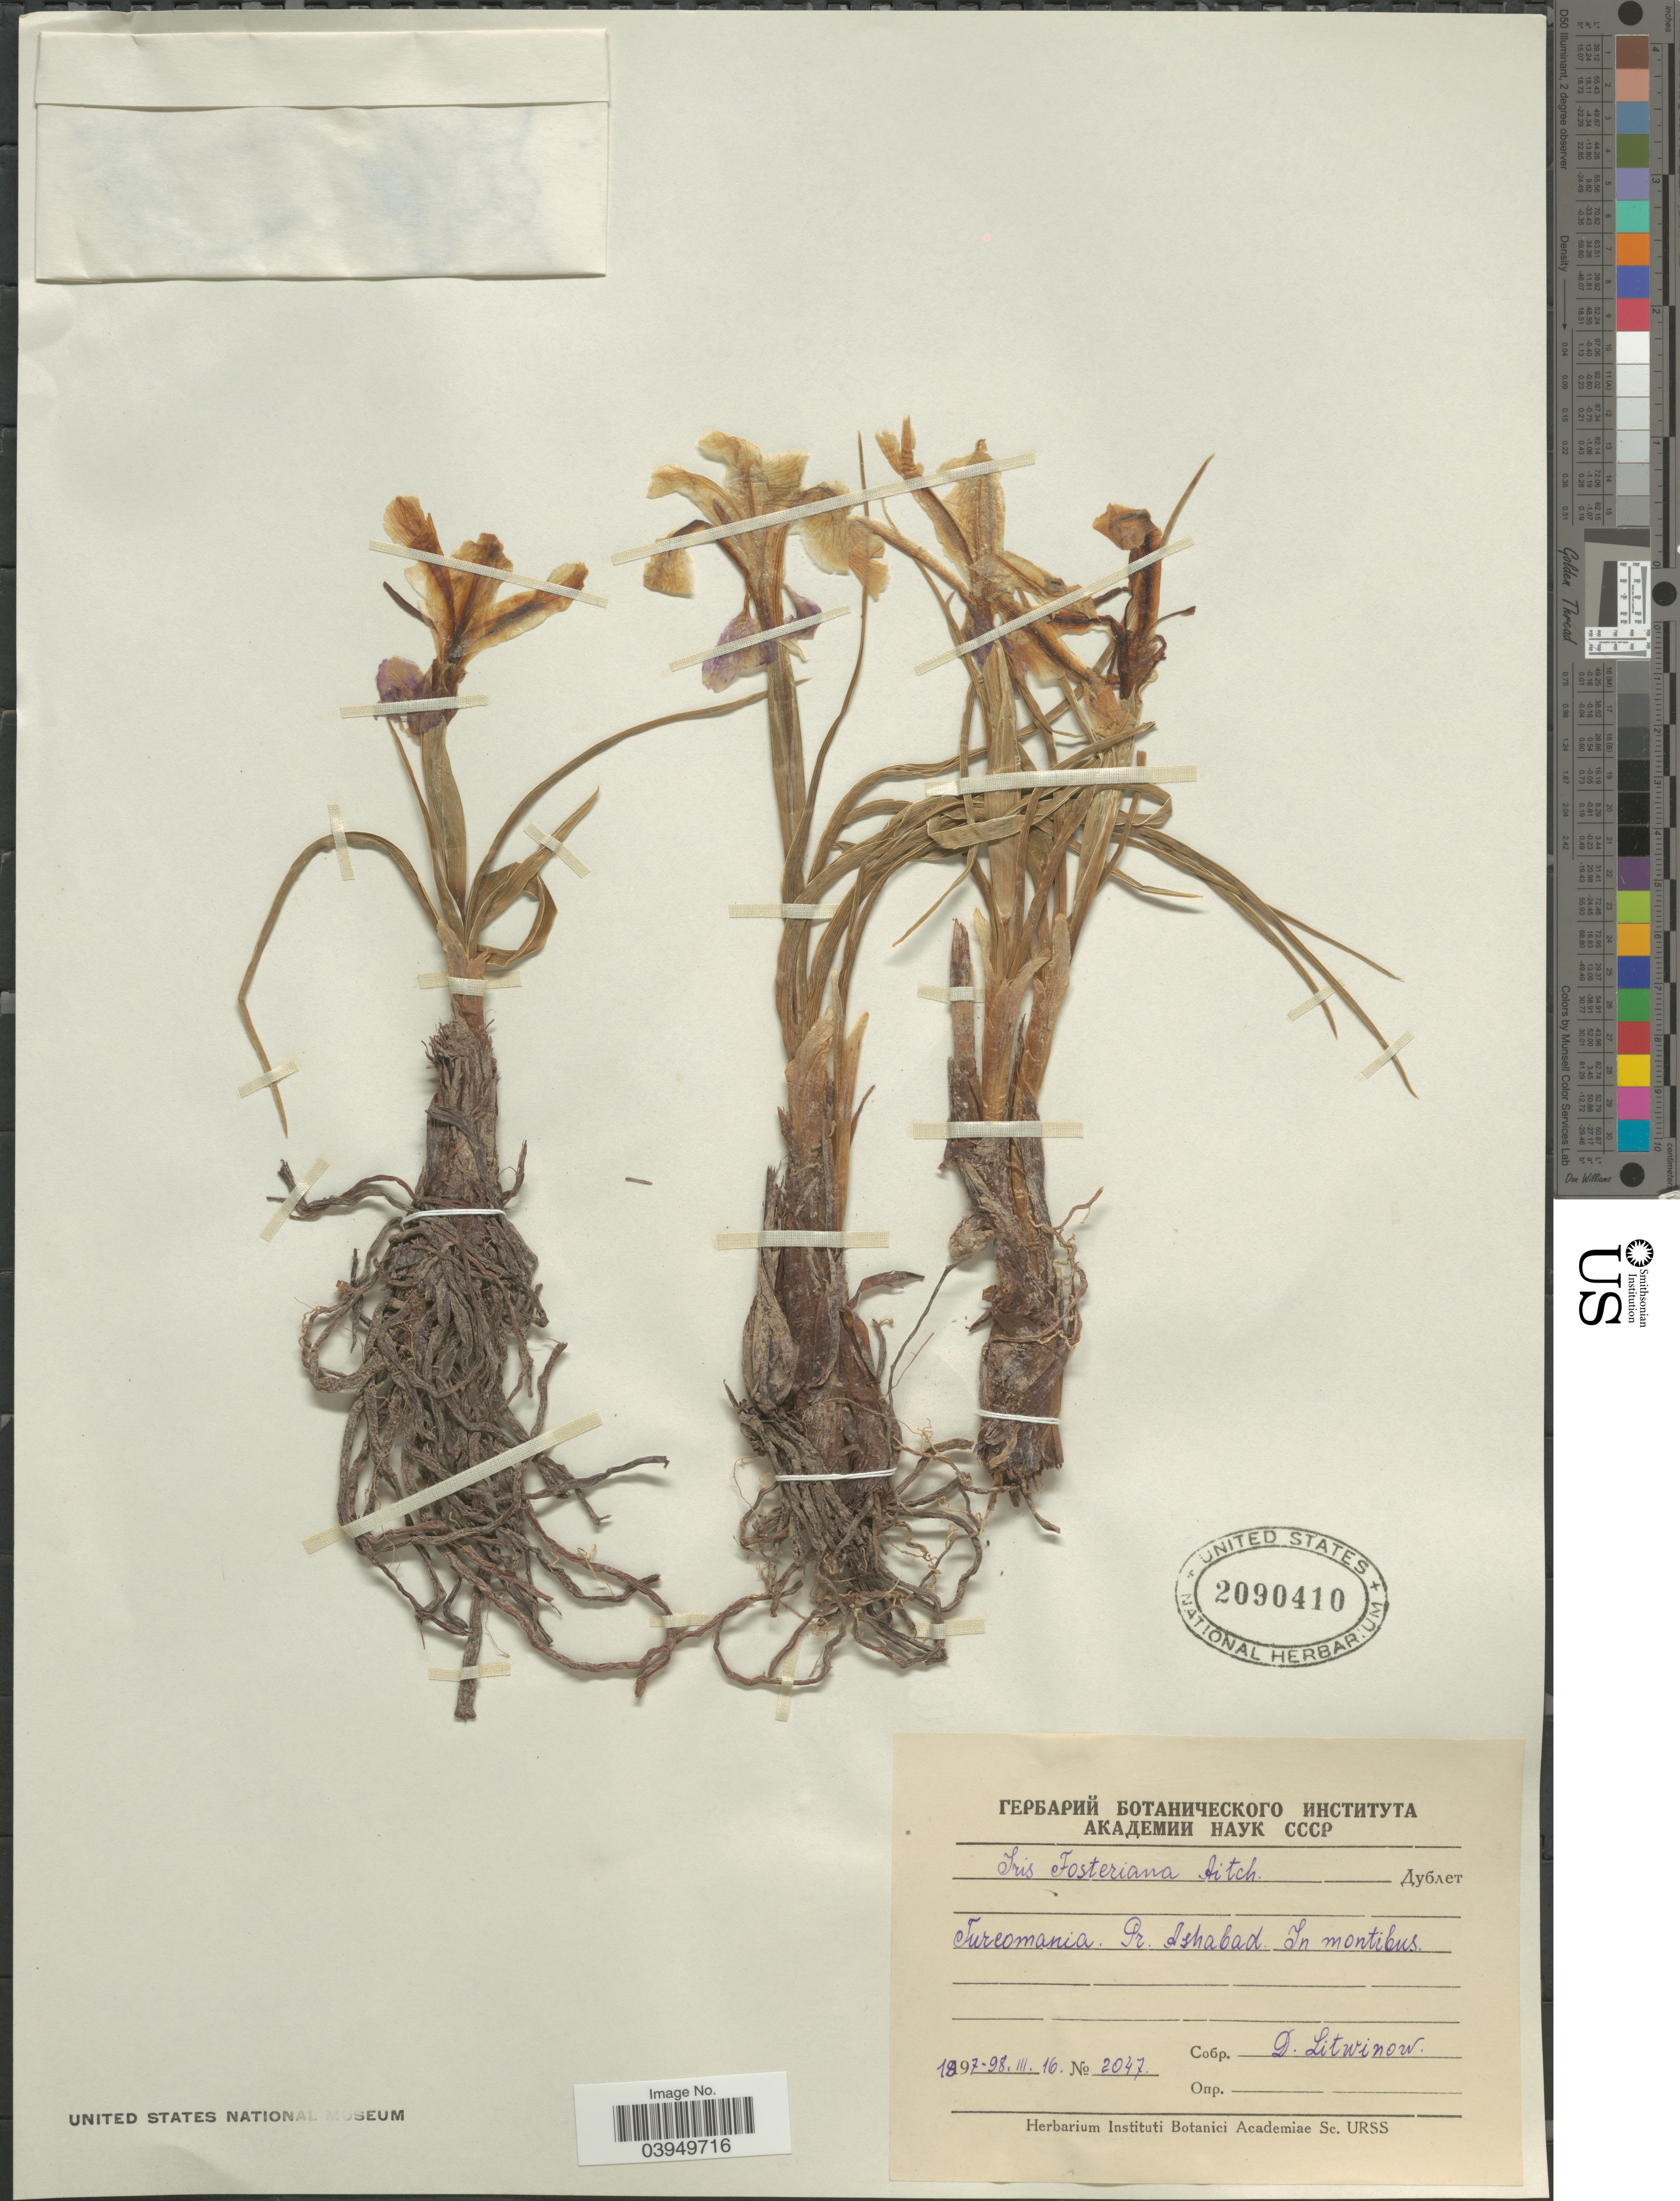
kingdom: Plantae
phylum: Tracheophyta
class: Liliopsida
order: Asparagales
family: Iridaceae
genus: Iris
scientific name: Iris fosteriana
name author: Aitch. & Baker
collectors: D. Litwinow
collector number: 2047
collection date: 1897-03-16/1898-03-16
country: Turkmenistan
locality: Turcomania. Pr. Ashabad. In montibus.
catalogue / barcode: US 2090410